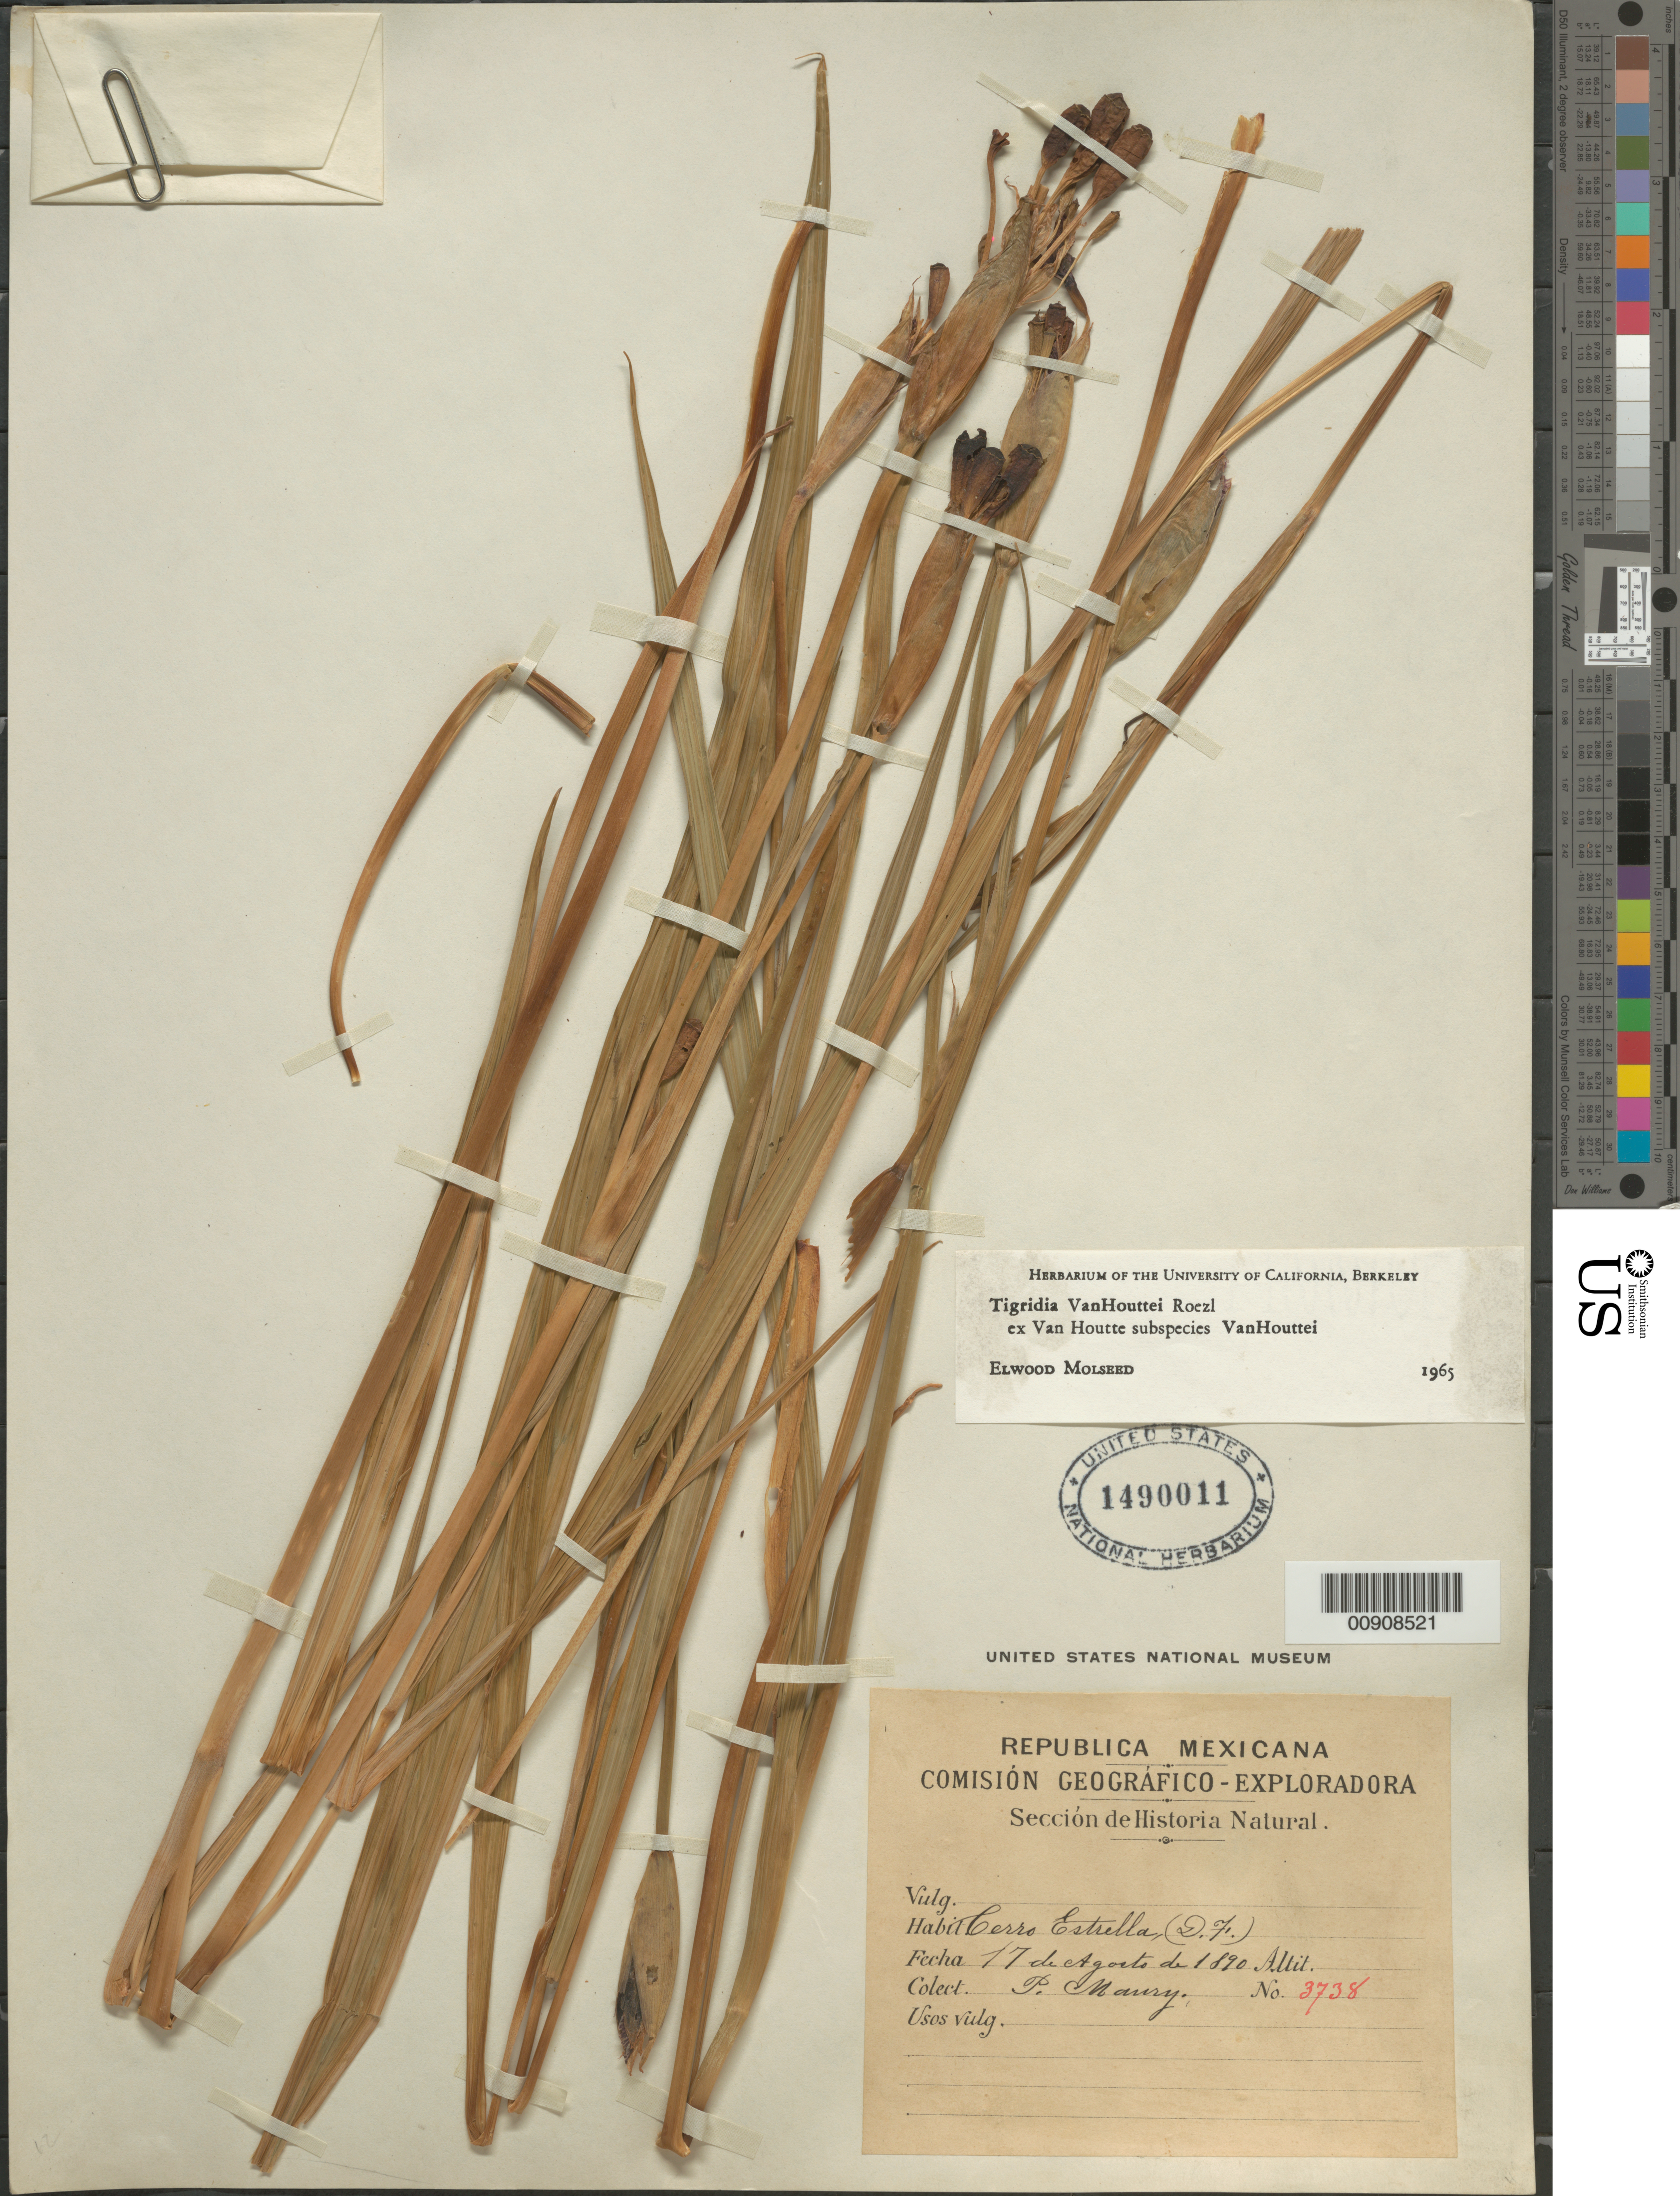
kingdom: Plantae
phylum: Tracheophyta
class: Liliopsida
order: Asparagales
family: Iridaceae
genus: Tigridia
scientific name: Tigridia vanhouttei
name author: Roezl ex Van Houtte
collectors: P. J. Maury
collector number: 3738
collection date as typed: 17 Aug 1890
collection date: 1890-08-17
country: Mexico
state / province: Distrito Federal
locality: Cerro Estrella (D.F.)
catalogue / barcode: US 1490011